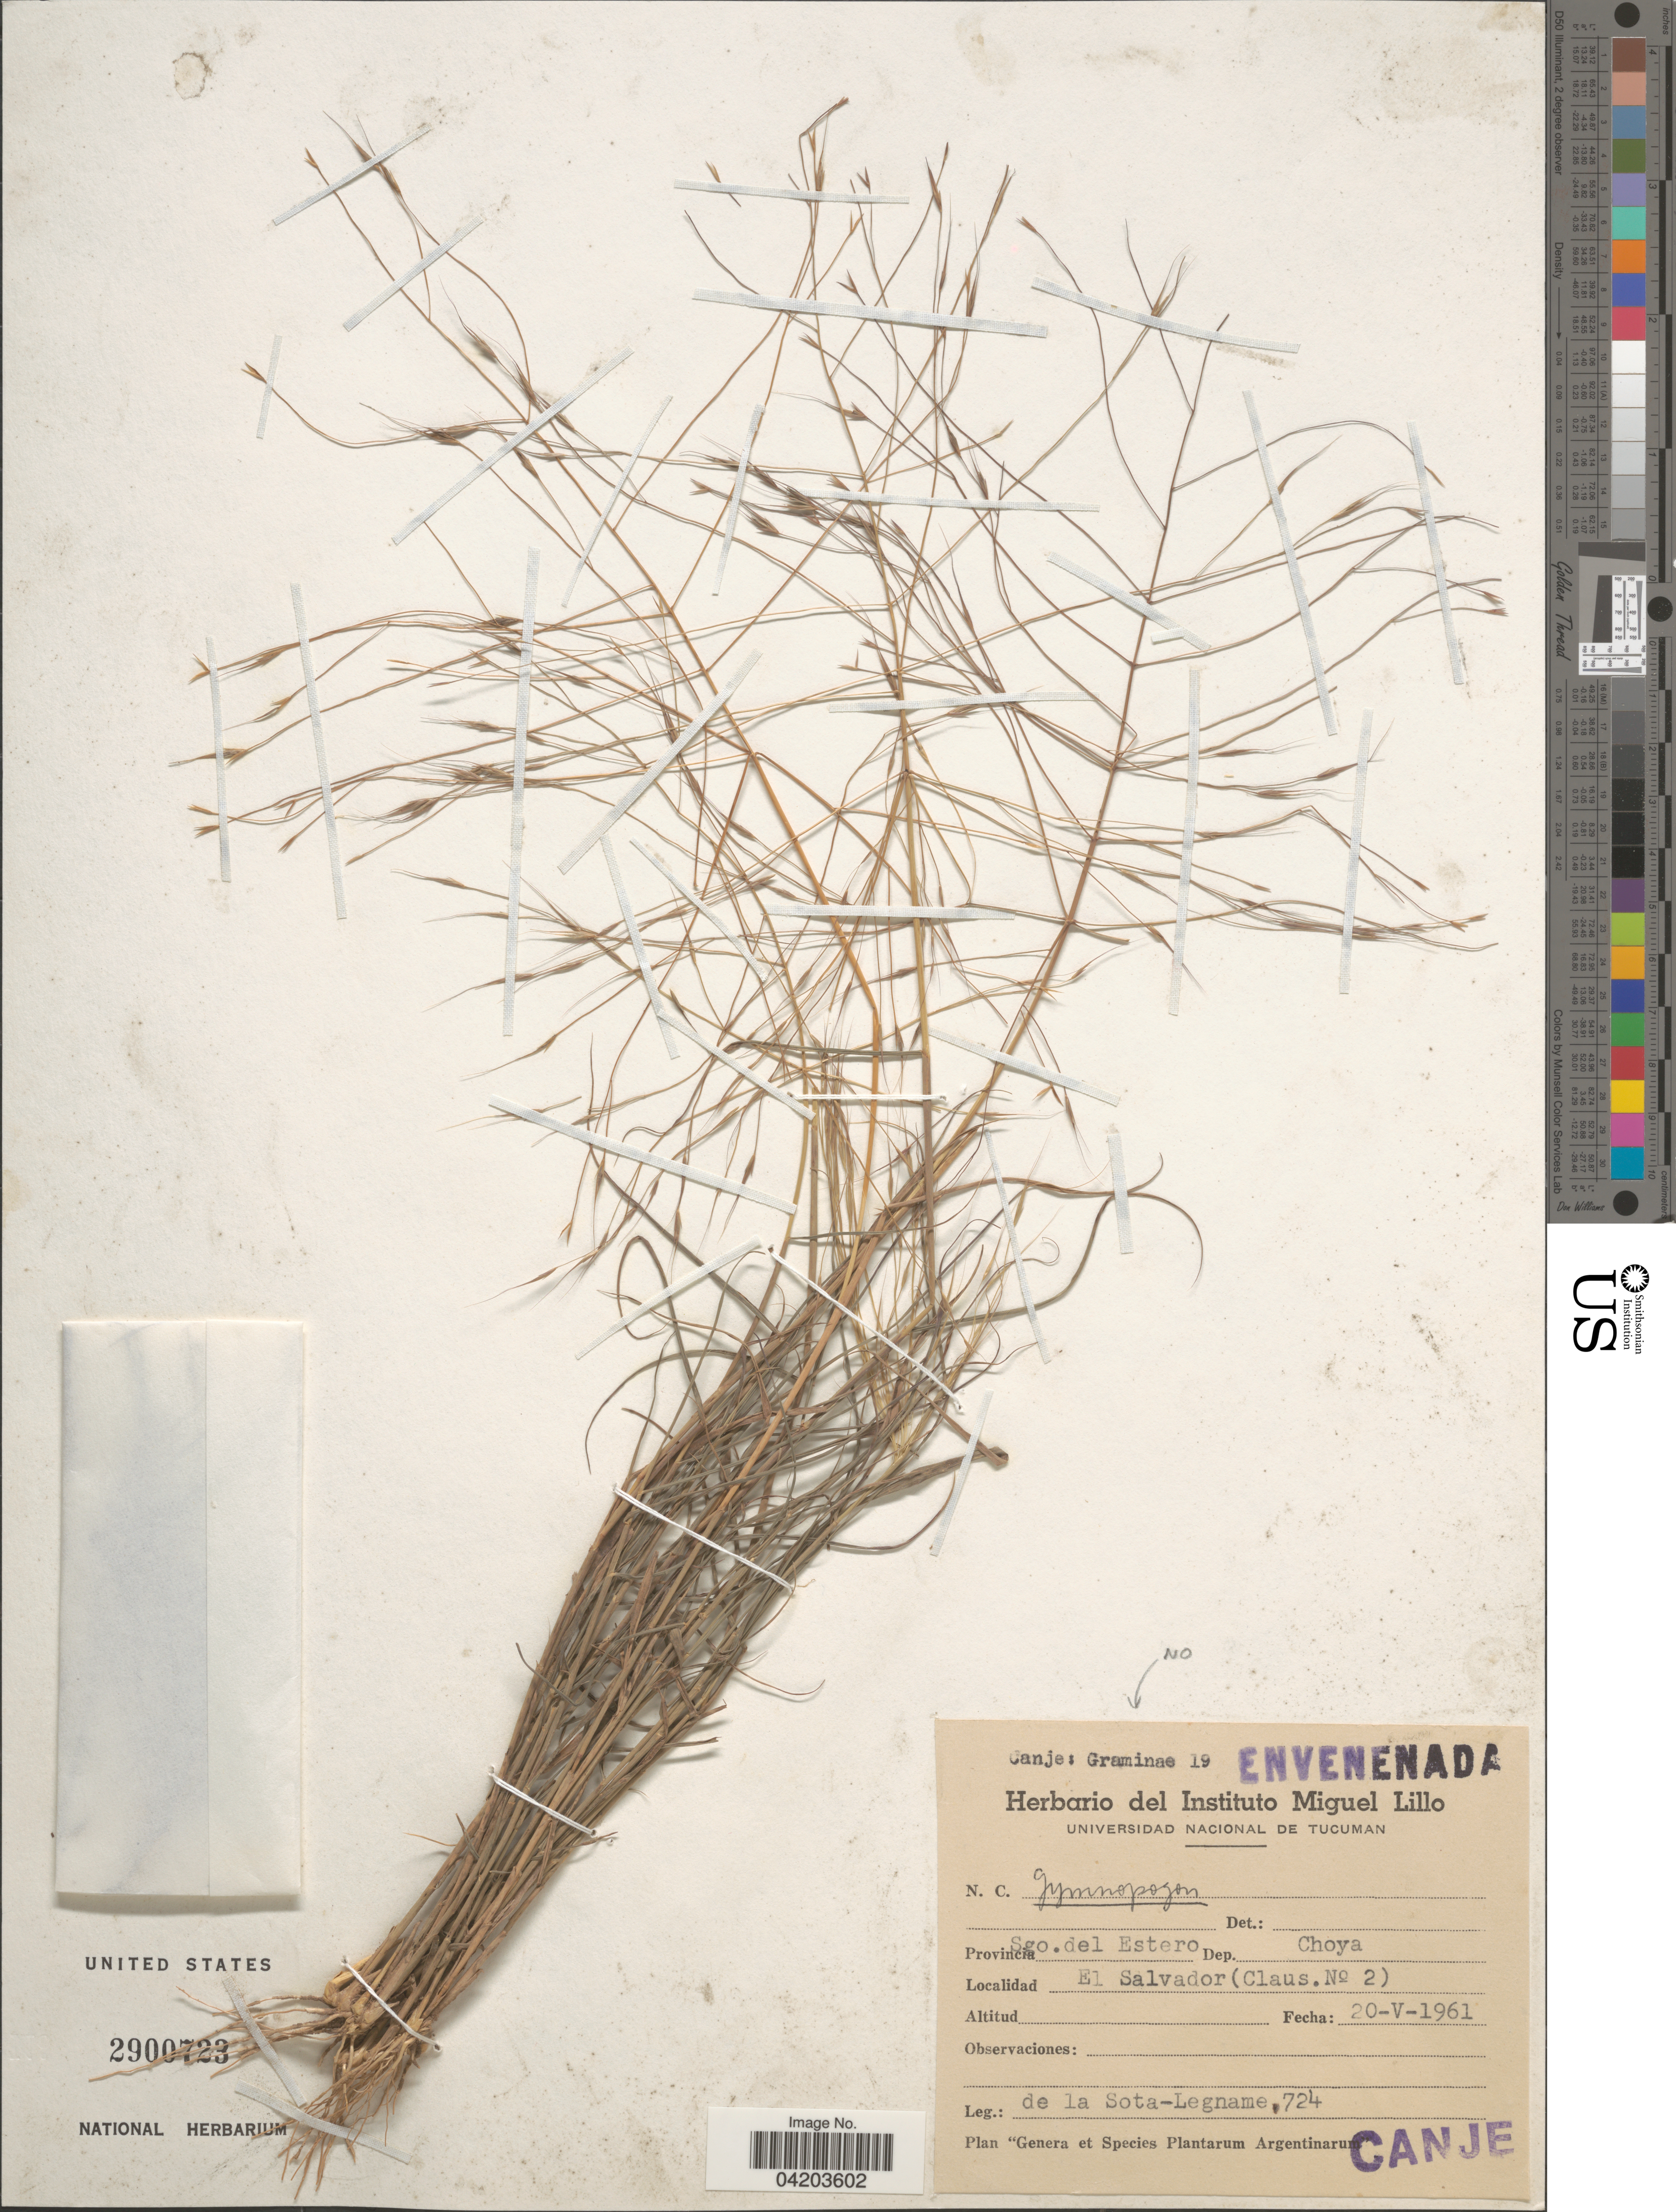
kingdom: Plantae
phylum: Tracheophyta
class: Liliopsida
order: Poales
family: Poaceae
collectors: de la Sota & -. Legname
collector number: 724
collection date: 1961-05-20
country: Argentina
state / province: Santiago del Estero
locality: Dep. Choya. El Salvador (Claus. No 2).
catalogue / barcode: US 2900723